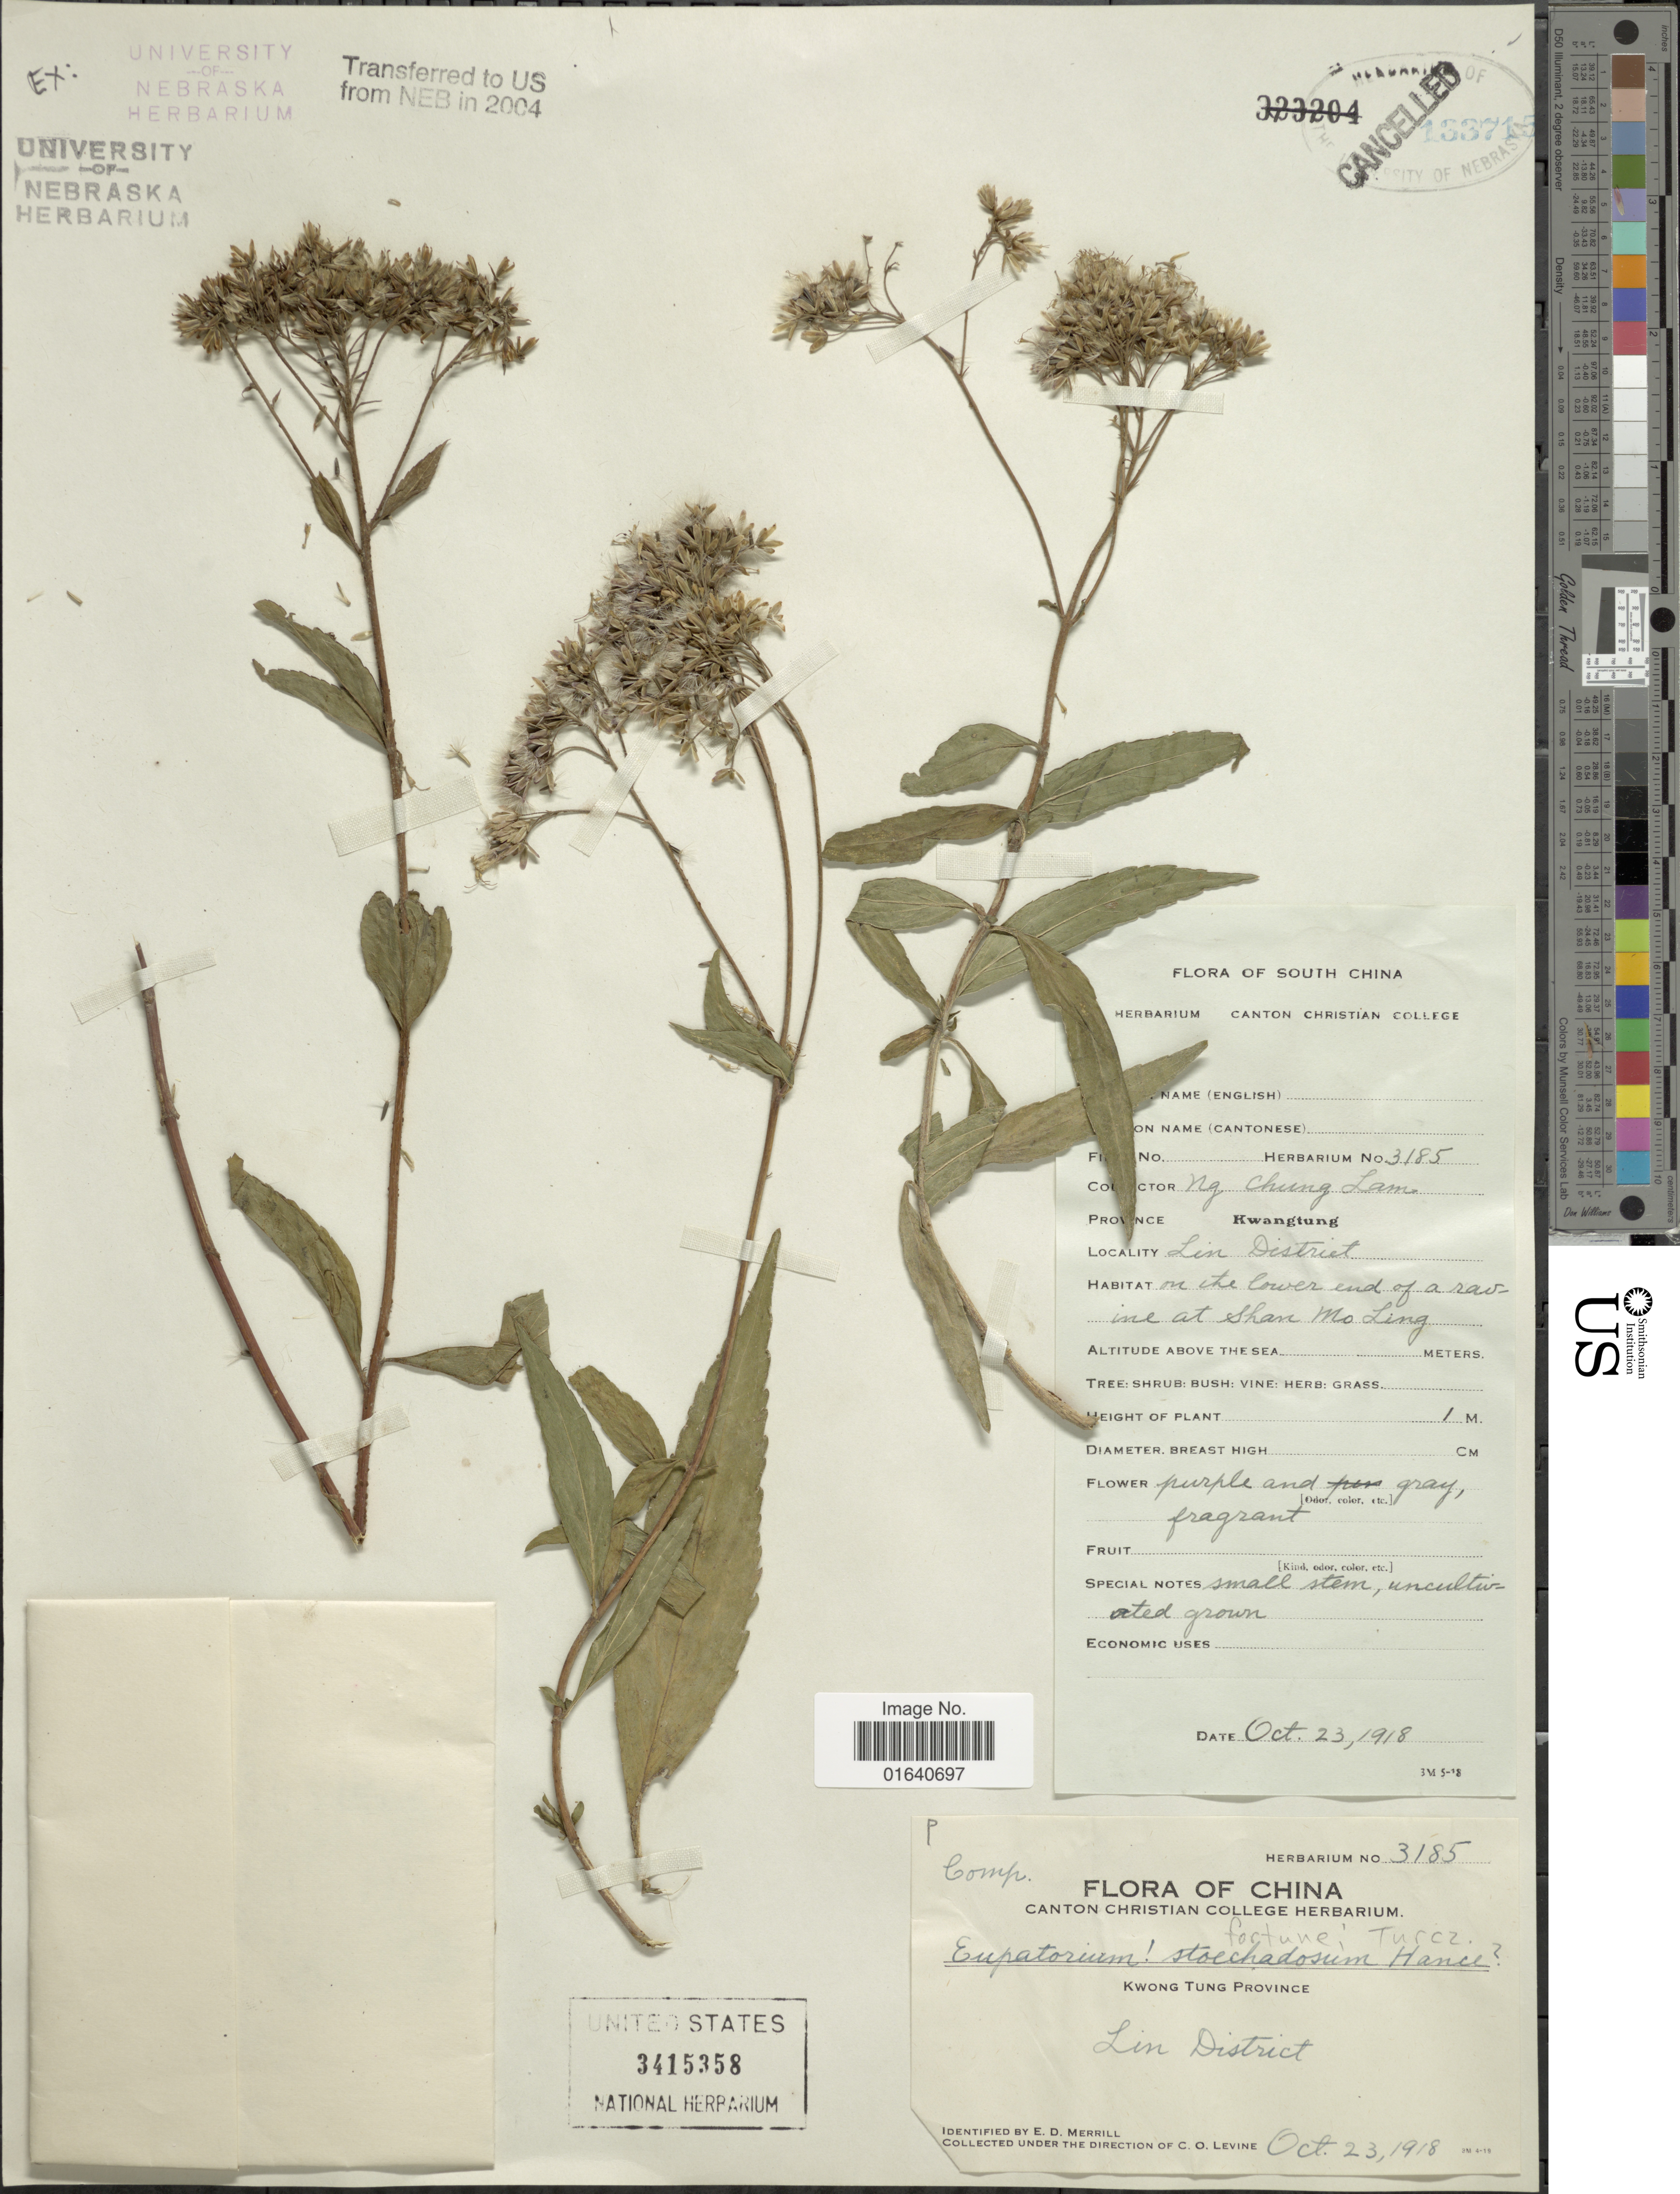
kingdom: Plantae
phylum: Tracheophyta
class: Magnoliopsida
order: Asterales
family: Asteraceae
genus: Eupatorium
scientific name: Eupatorium serotinum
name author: Turcz.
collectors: N. C. Lam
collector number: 3185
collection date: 1918-10-23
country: China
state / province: Guangdong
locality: South China, Province Kwangtung, Lin District, on the lower end of a ravine at Shan Mo Ling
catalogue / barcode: US 3415358